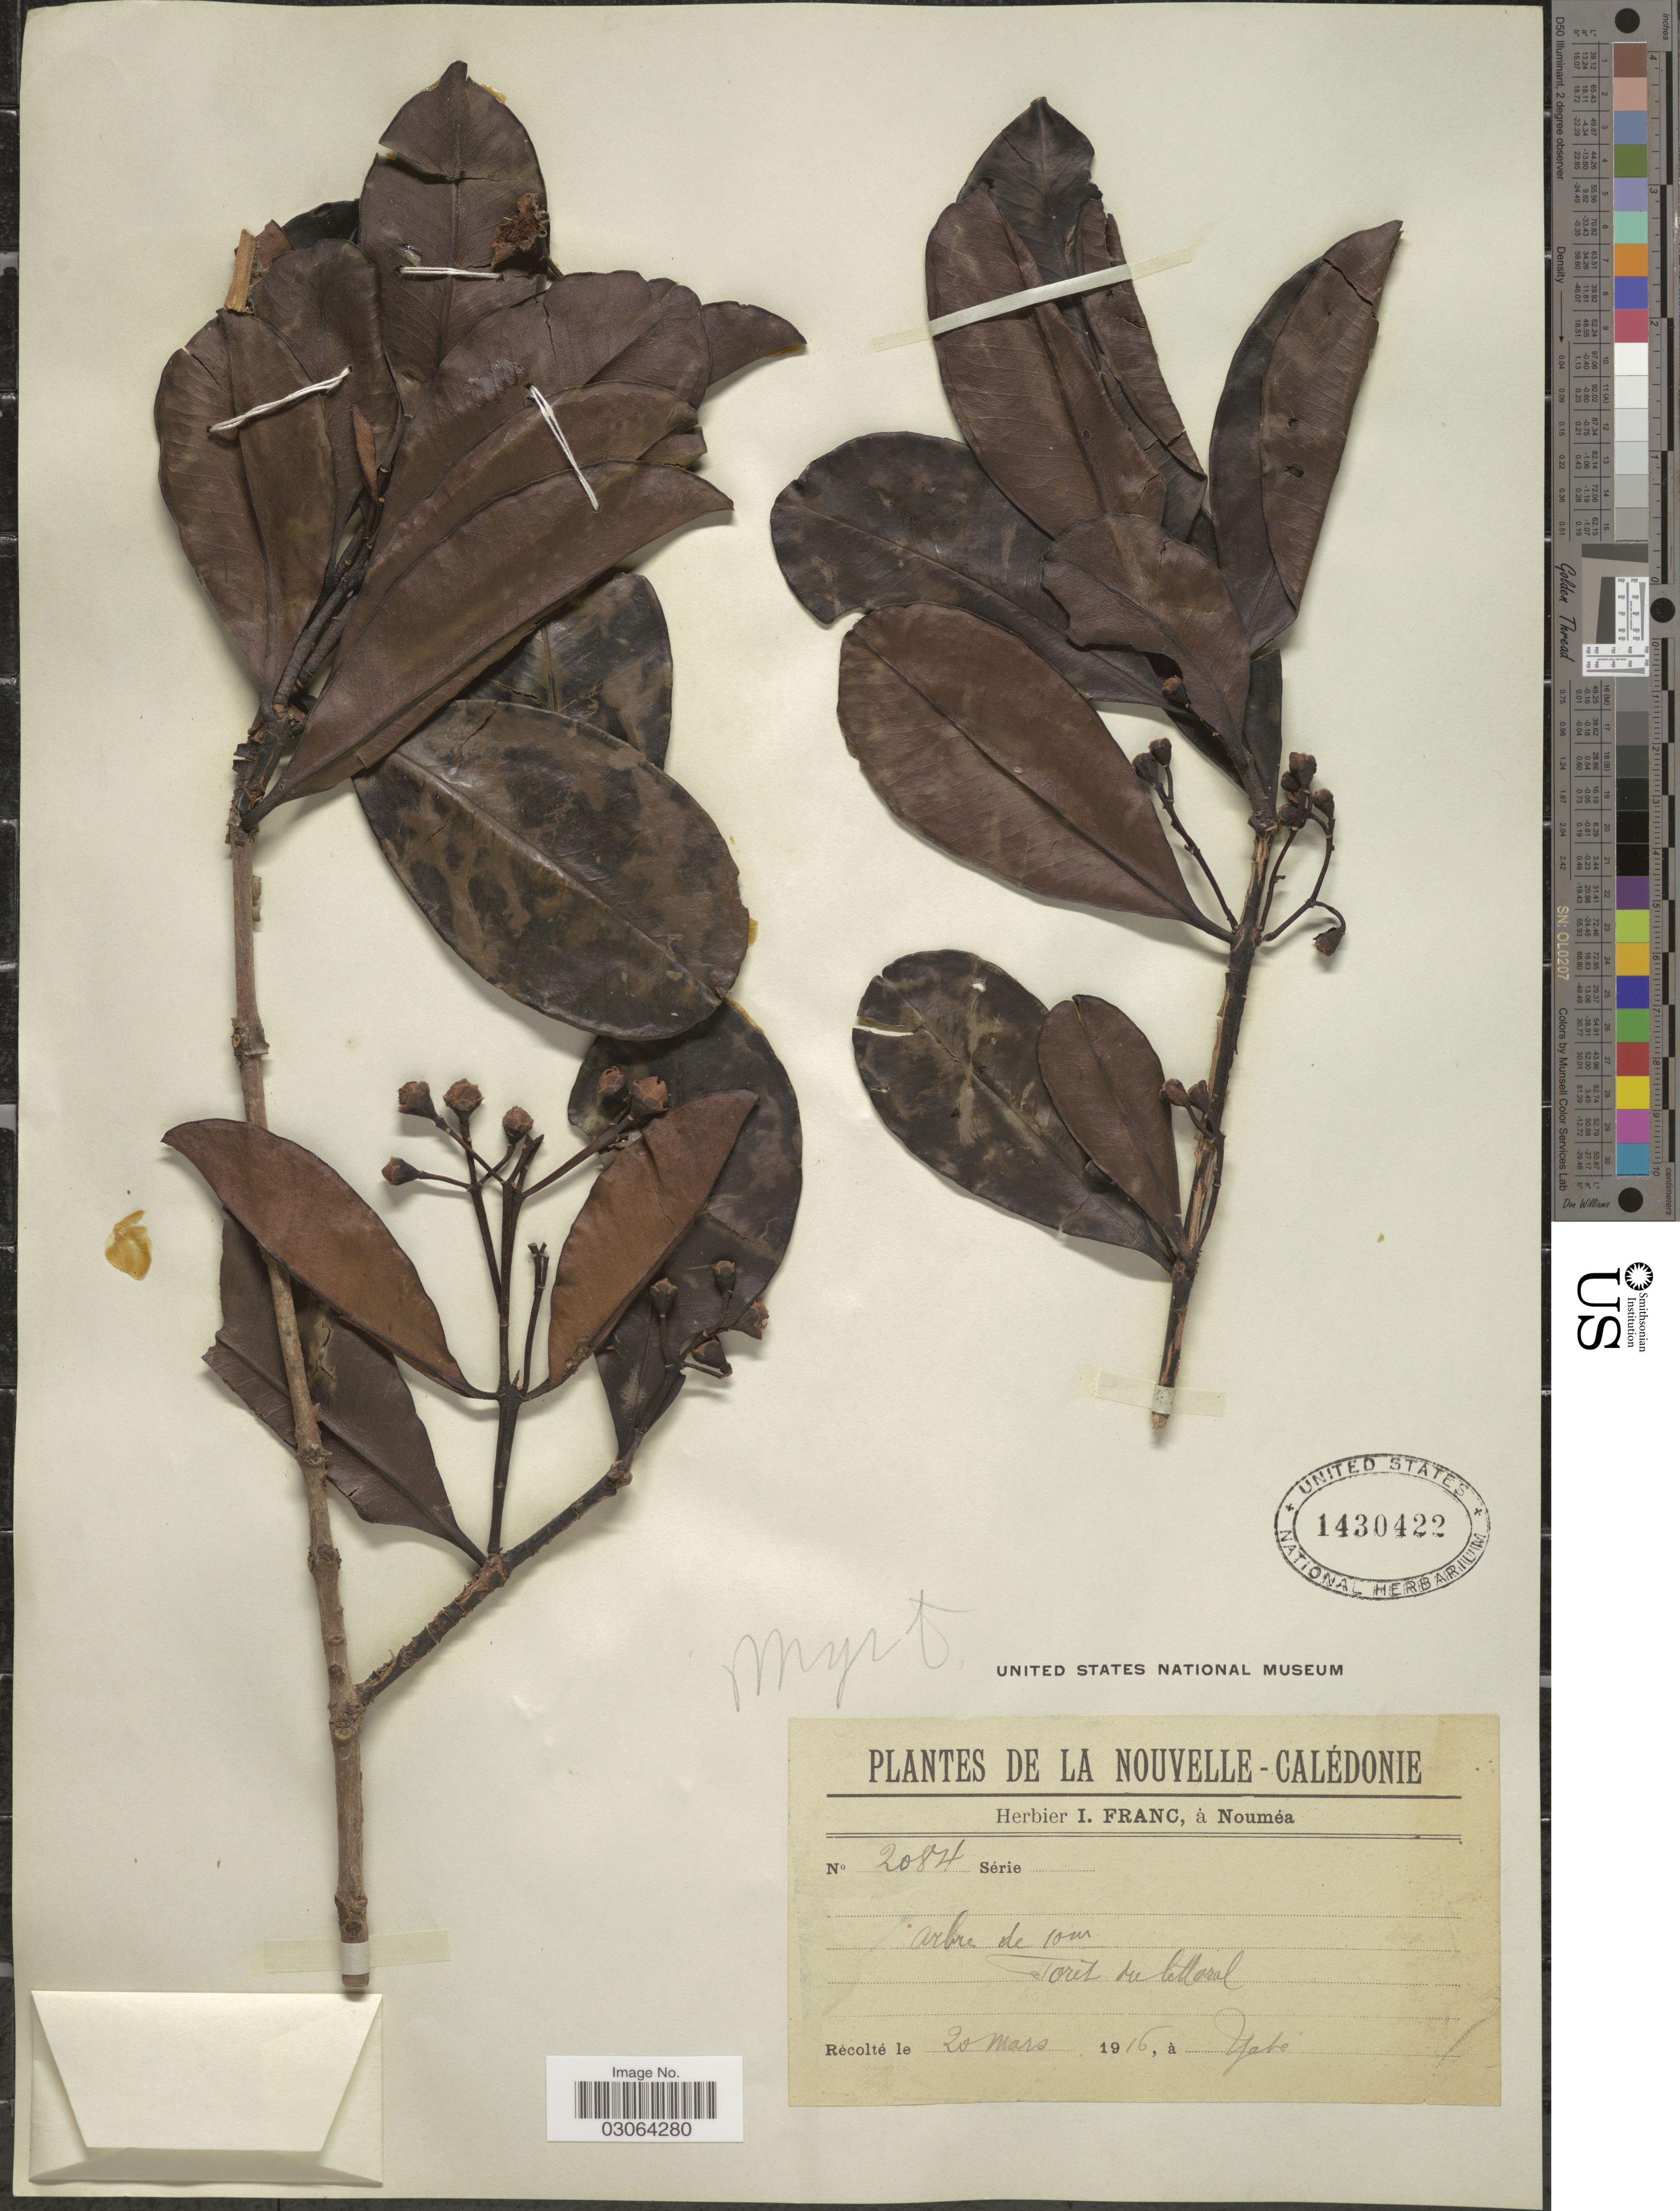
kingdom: Plantae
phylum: Tracheophyta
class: Magnoliopsida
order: Myrtales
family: Myrtaceae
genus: Gossia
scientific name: Gossia clusioides subsp. clusioides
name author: (Brongn. & Gris) N. Snow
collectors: ex herb. I. Franc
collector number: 2084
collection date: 1916-03-20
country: New Caledonia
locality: De La Nouvelle-Calédonie, Forêt du littorale. Yaté.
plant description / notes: Cited by N. Snow, Adansonia, sér. 3, 42: 148. 2020.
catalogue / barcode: US 1430422